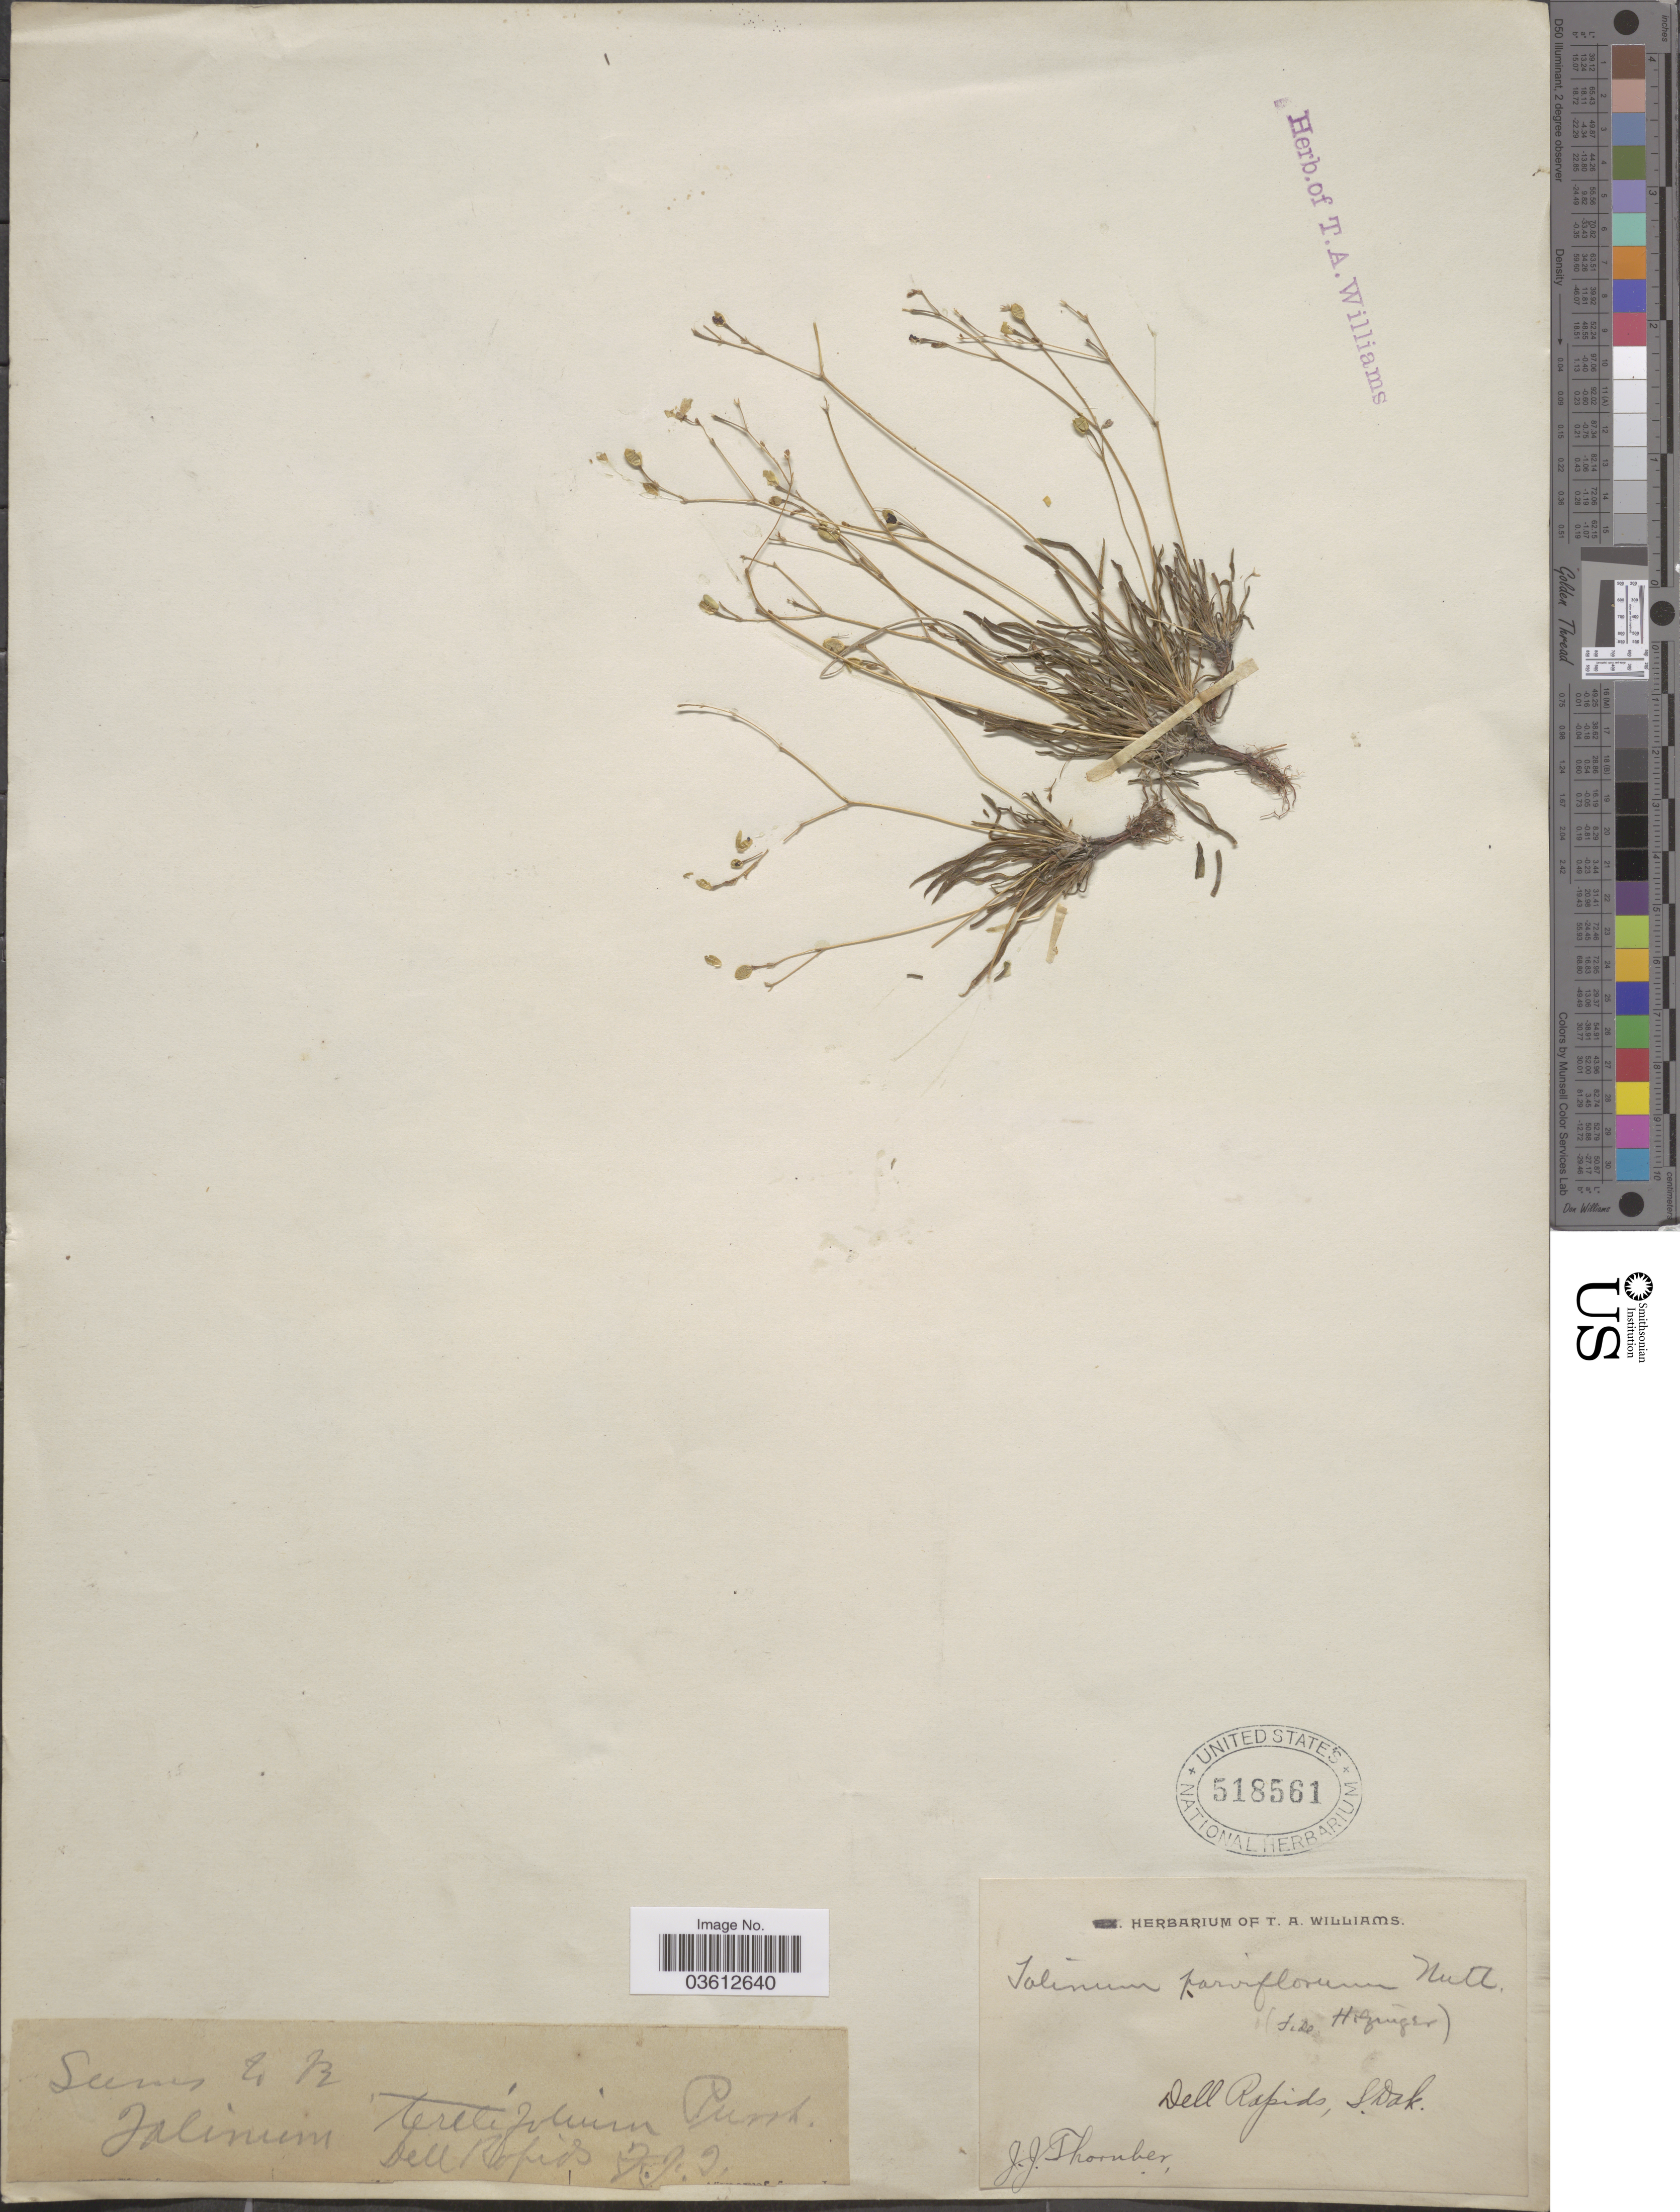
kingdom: Plantae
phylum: Tracheophyta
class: Magnoliopsida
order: Caryophyllales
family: Talinaceae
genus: Talinum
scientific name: Talinum parviflorum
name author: Nutt.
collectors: J. Thornber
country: United States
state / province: South Dakota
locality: Dell Rapids.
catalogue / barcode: US 518561